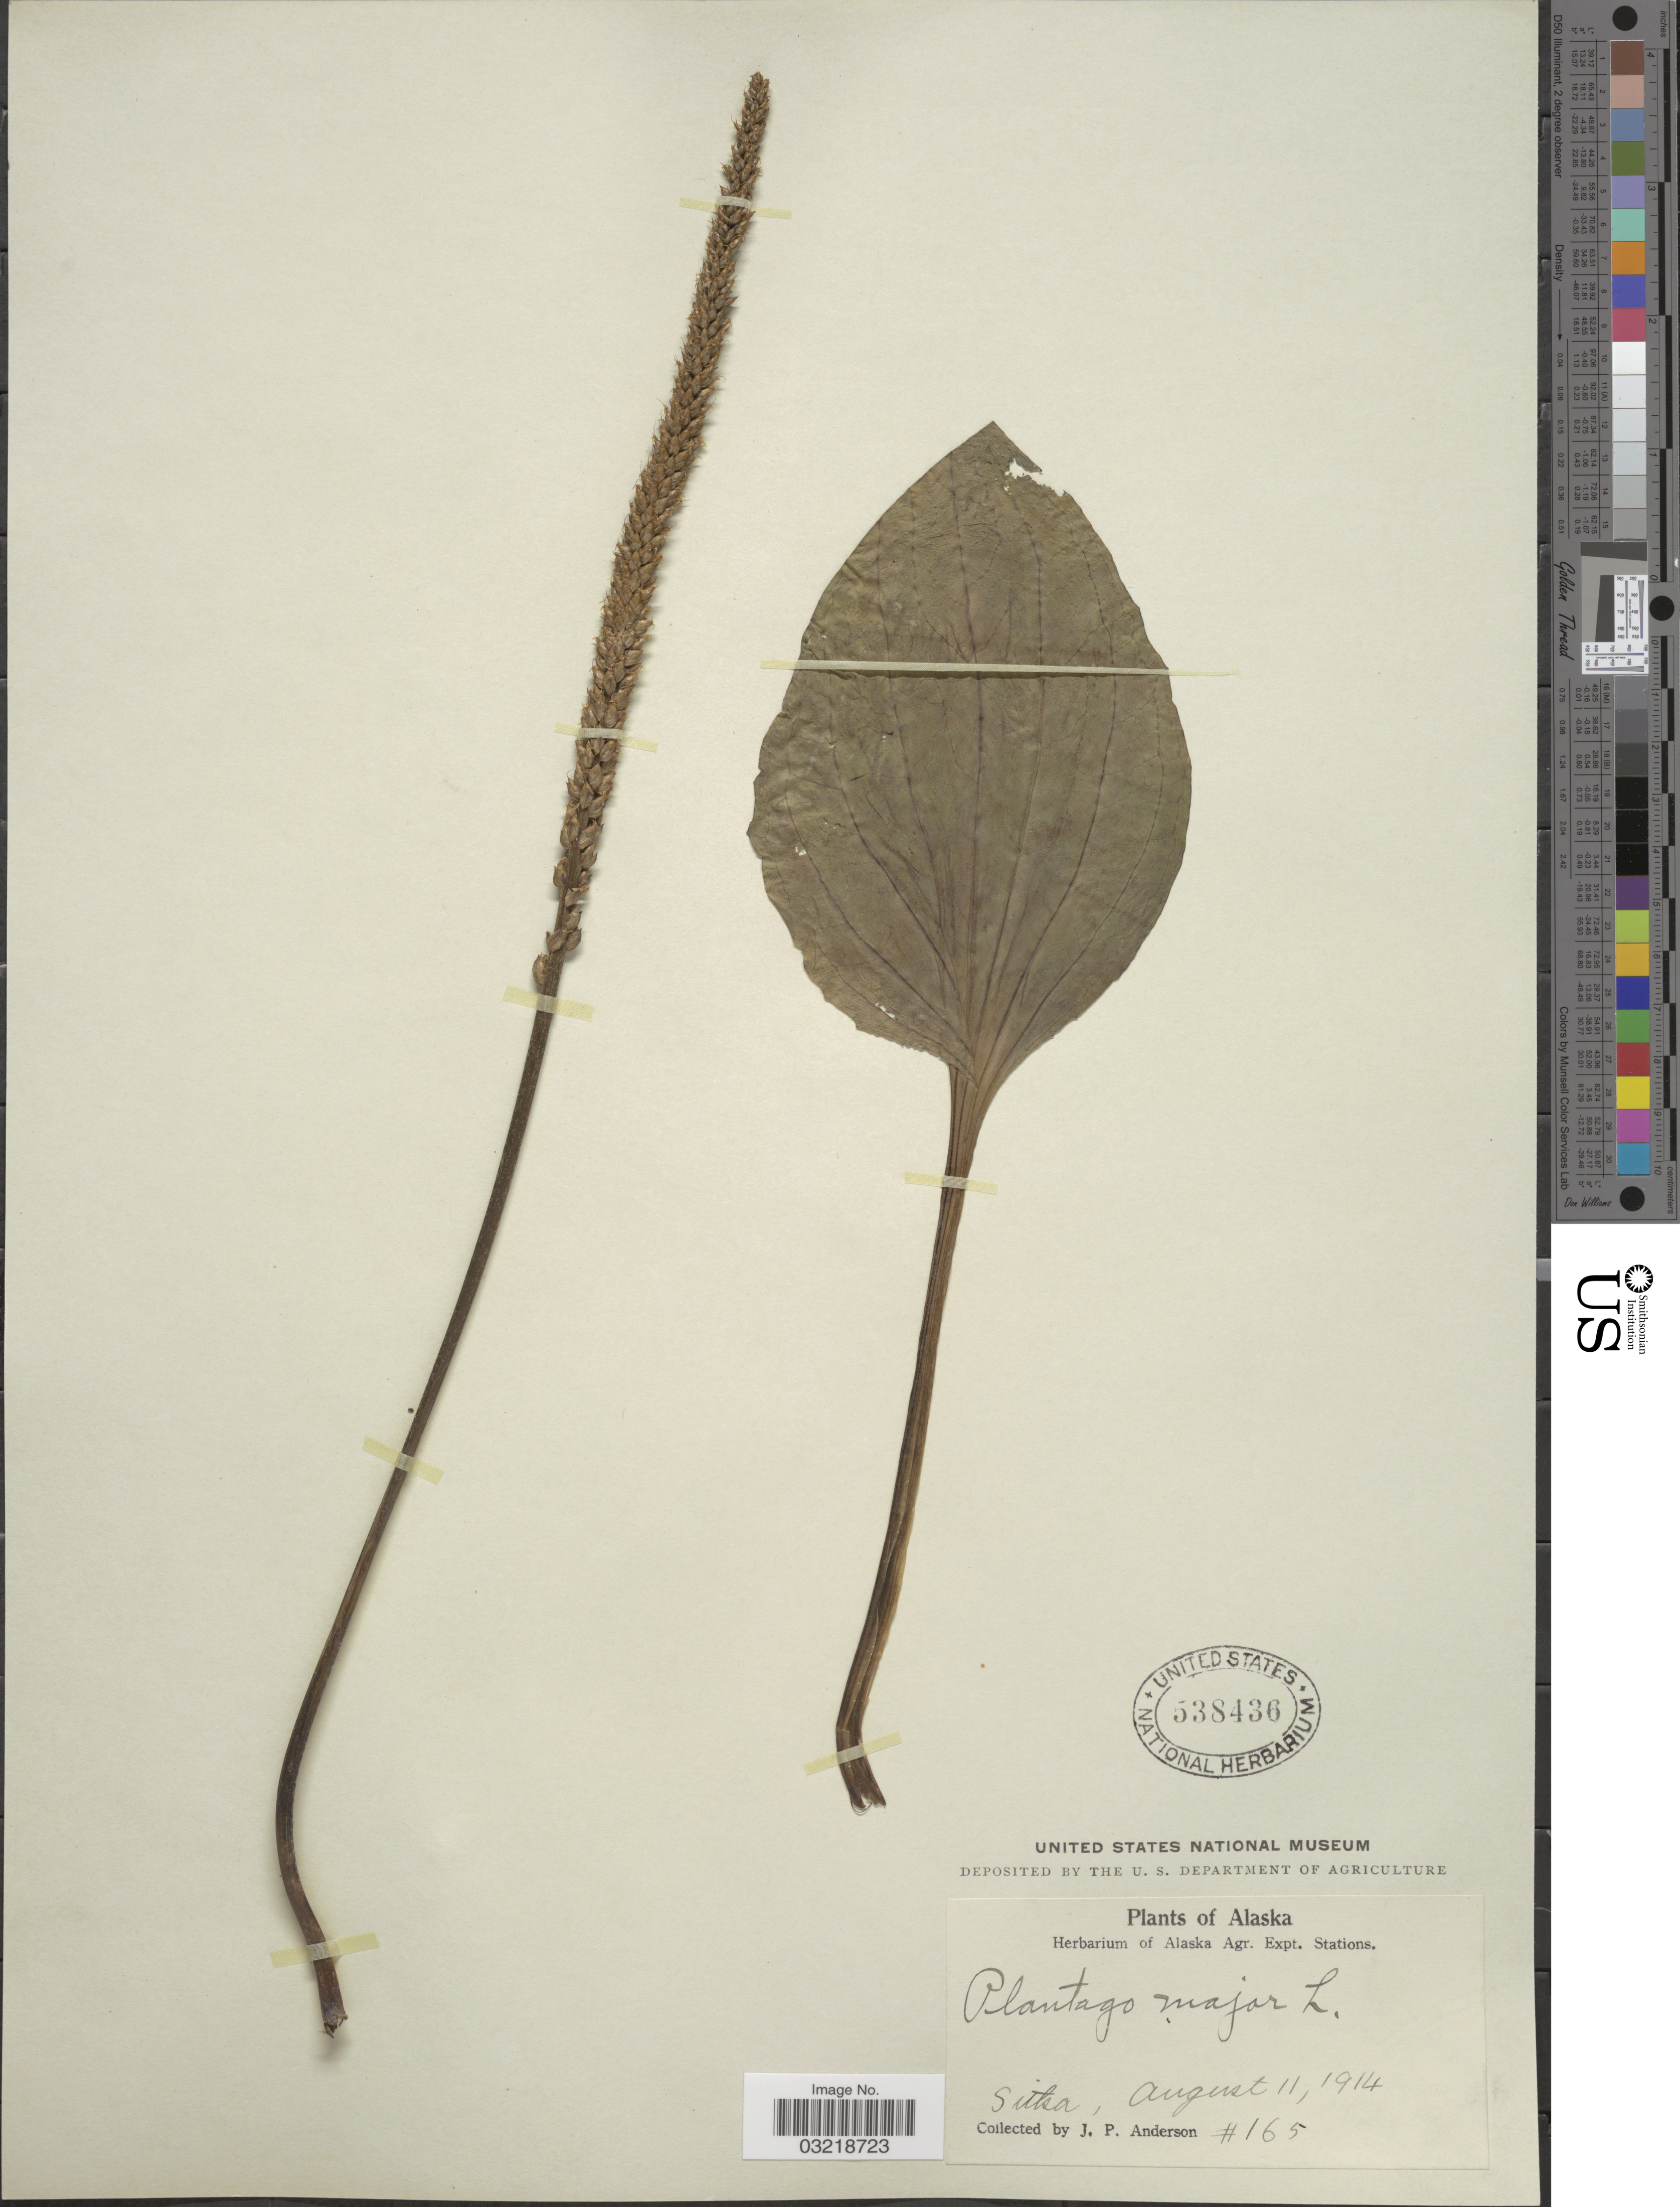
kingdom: Plantae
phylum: Tracheophyta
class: Magnoliopsida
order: Lamiales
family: Plantaginaceae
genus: Plantago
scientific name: Plantago major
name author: L.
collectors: J. P. Anderson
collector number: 165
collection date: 1914-08-11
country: United States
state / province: Alaska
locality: Sitka.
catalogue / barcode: US 538436